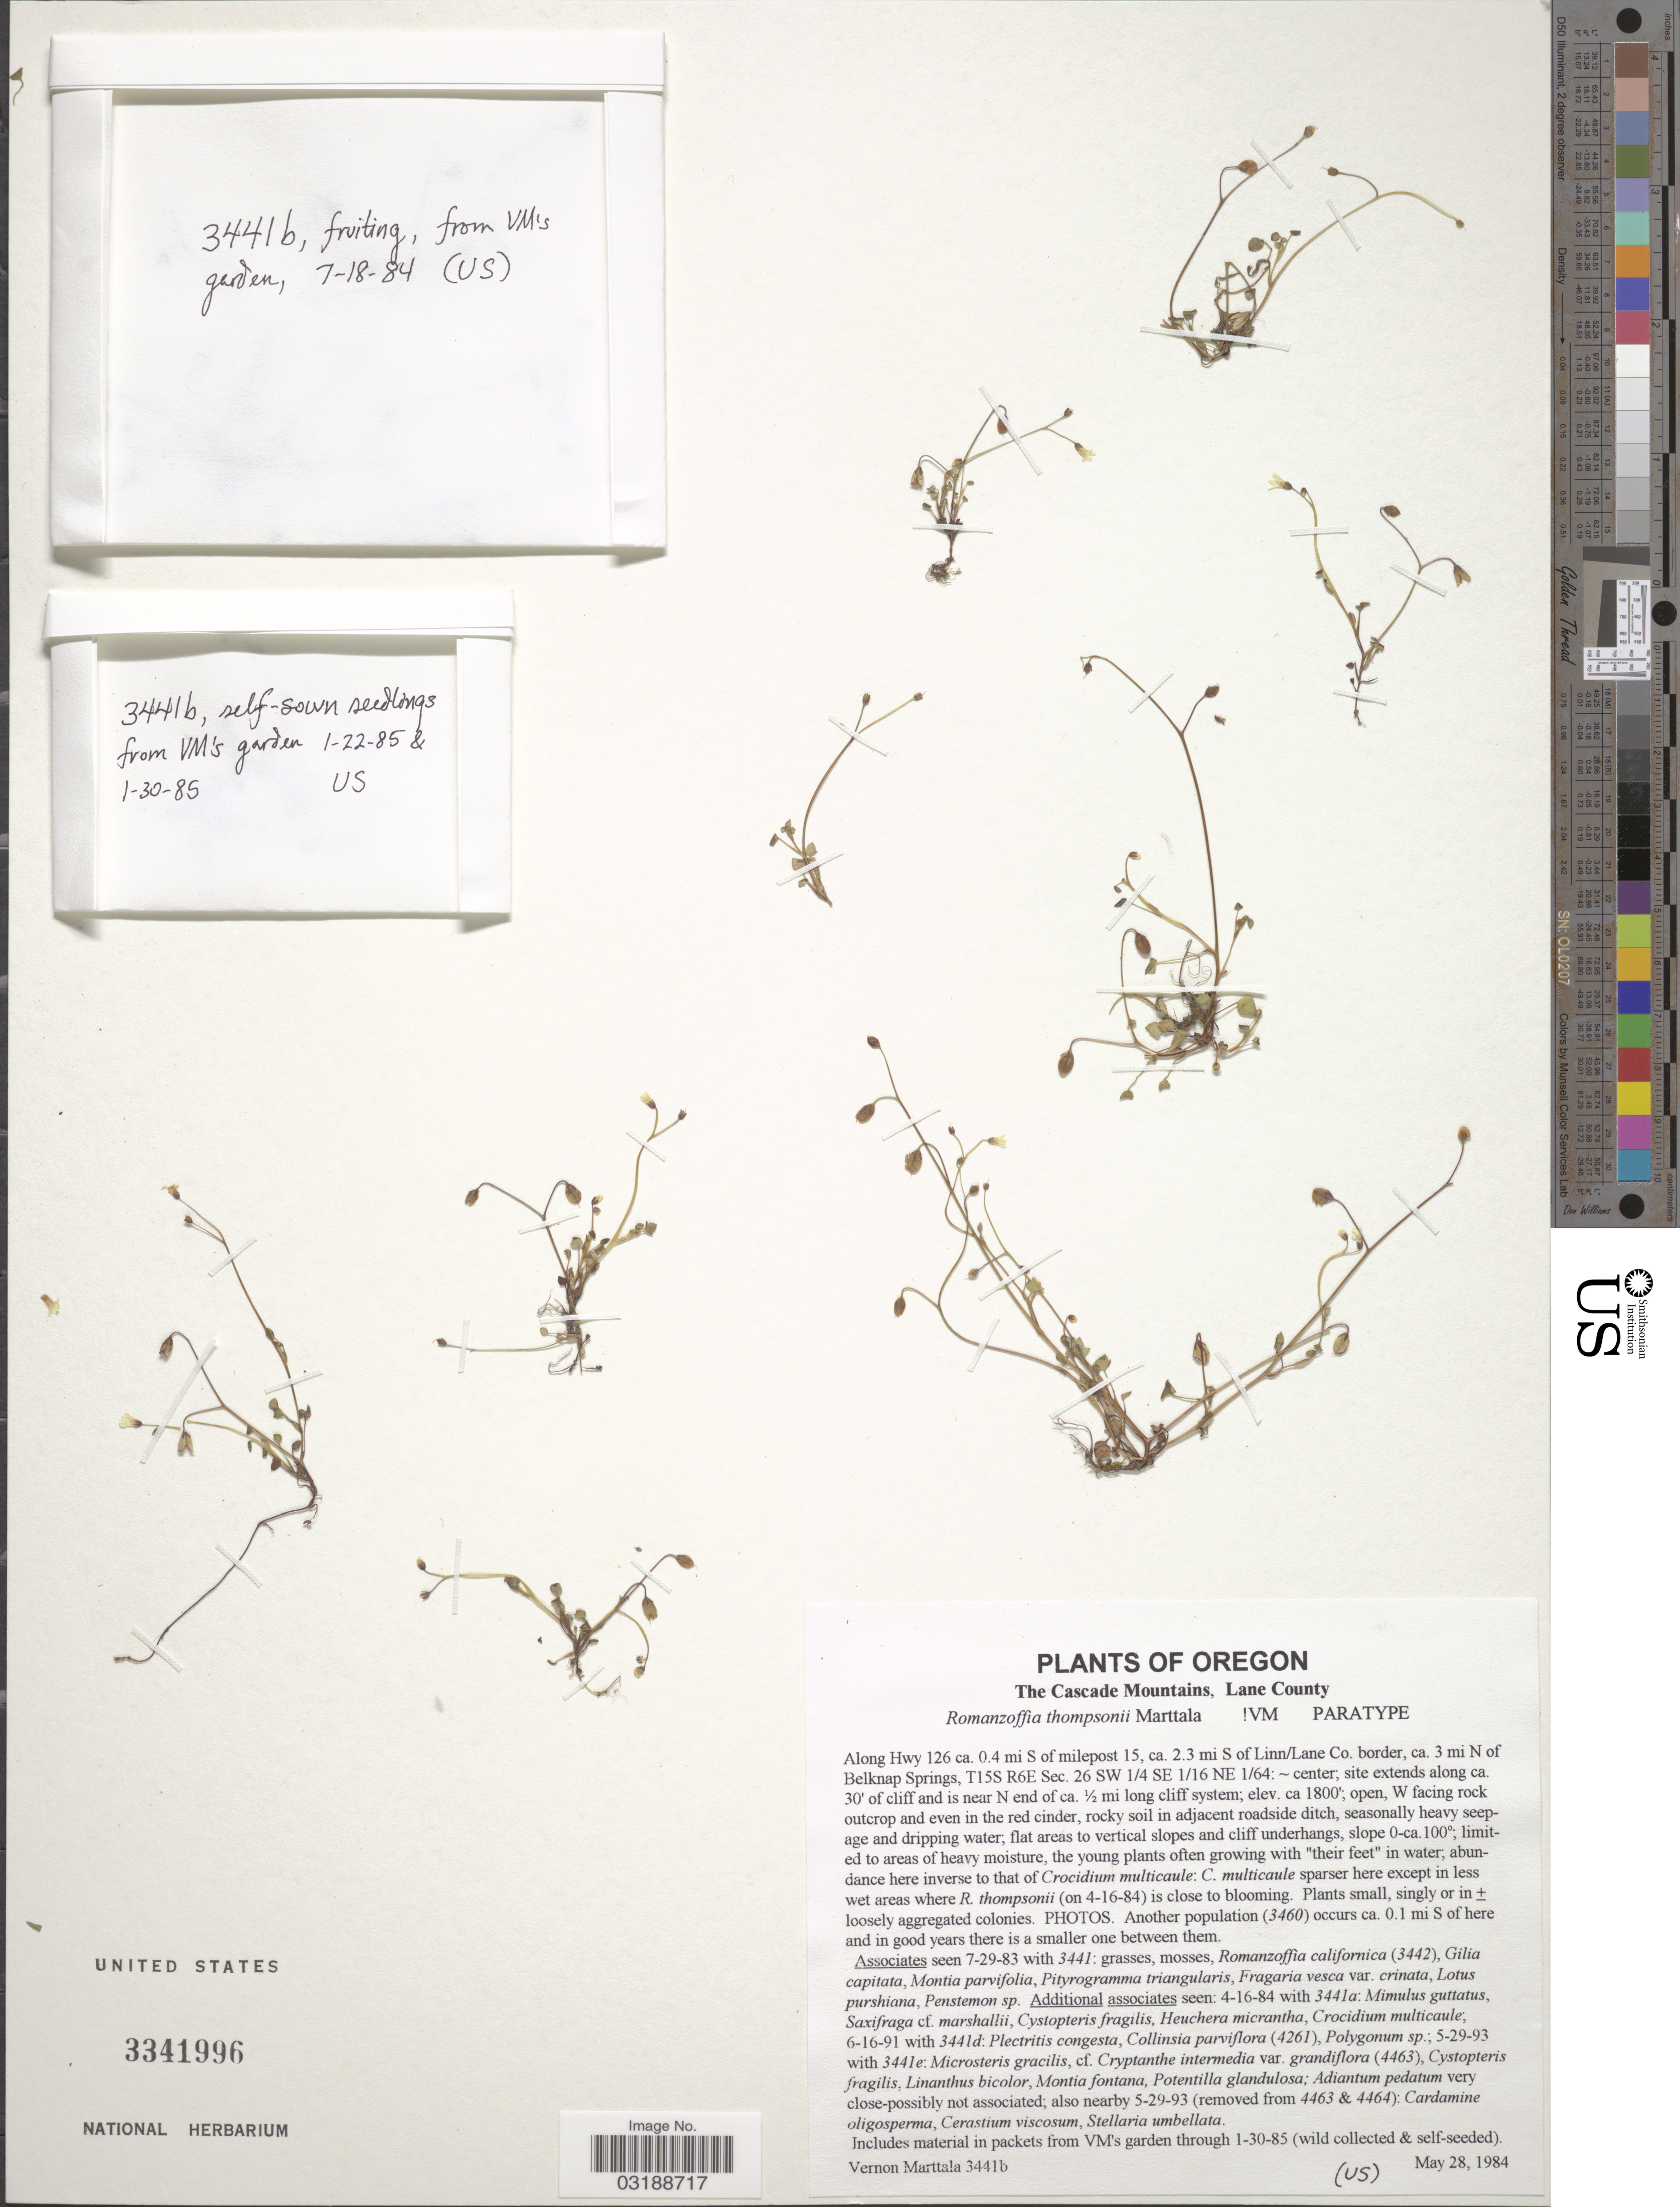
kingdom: Plantae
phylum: Tracheophyta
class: Magnoliopsida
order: Boraginales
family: Hydrophyllaceae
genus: Romanzoffia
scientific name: Romanzoffia thompsonii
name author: Marttala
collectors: V. Marttala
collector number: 3441b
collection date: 1984-05-28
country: United States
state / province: Oregon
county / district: Lane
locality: The Cascade Mountains, Lane County. Along Hwy 126 ca. 0.4 mi S of milepost 15, ca. 2.3 mi S of Linn/Lane Co. border, ca. 3 mi N of Belknap Springs, T15S R6E Sec. 26 SW 1/4 SE 1/16 NE 1/64:~center; site extends along ca. 30' of cliff and is near N end of ca. ½ mi long cliff system.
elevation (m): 549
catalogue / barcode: US 3341996